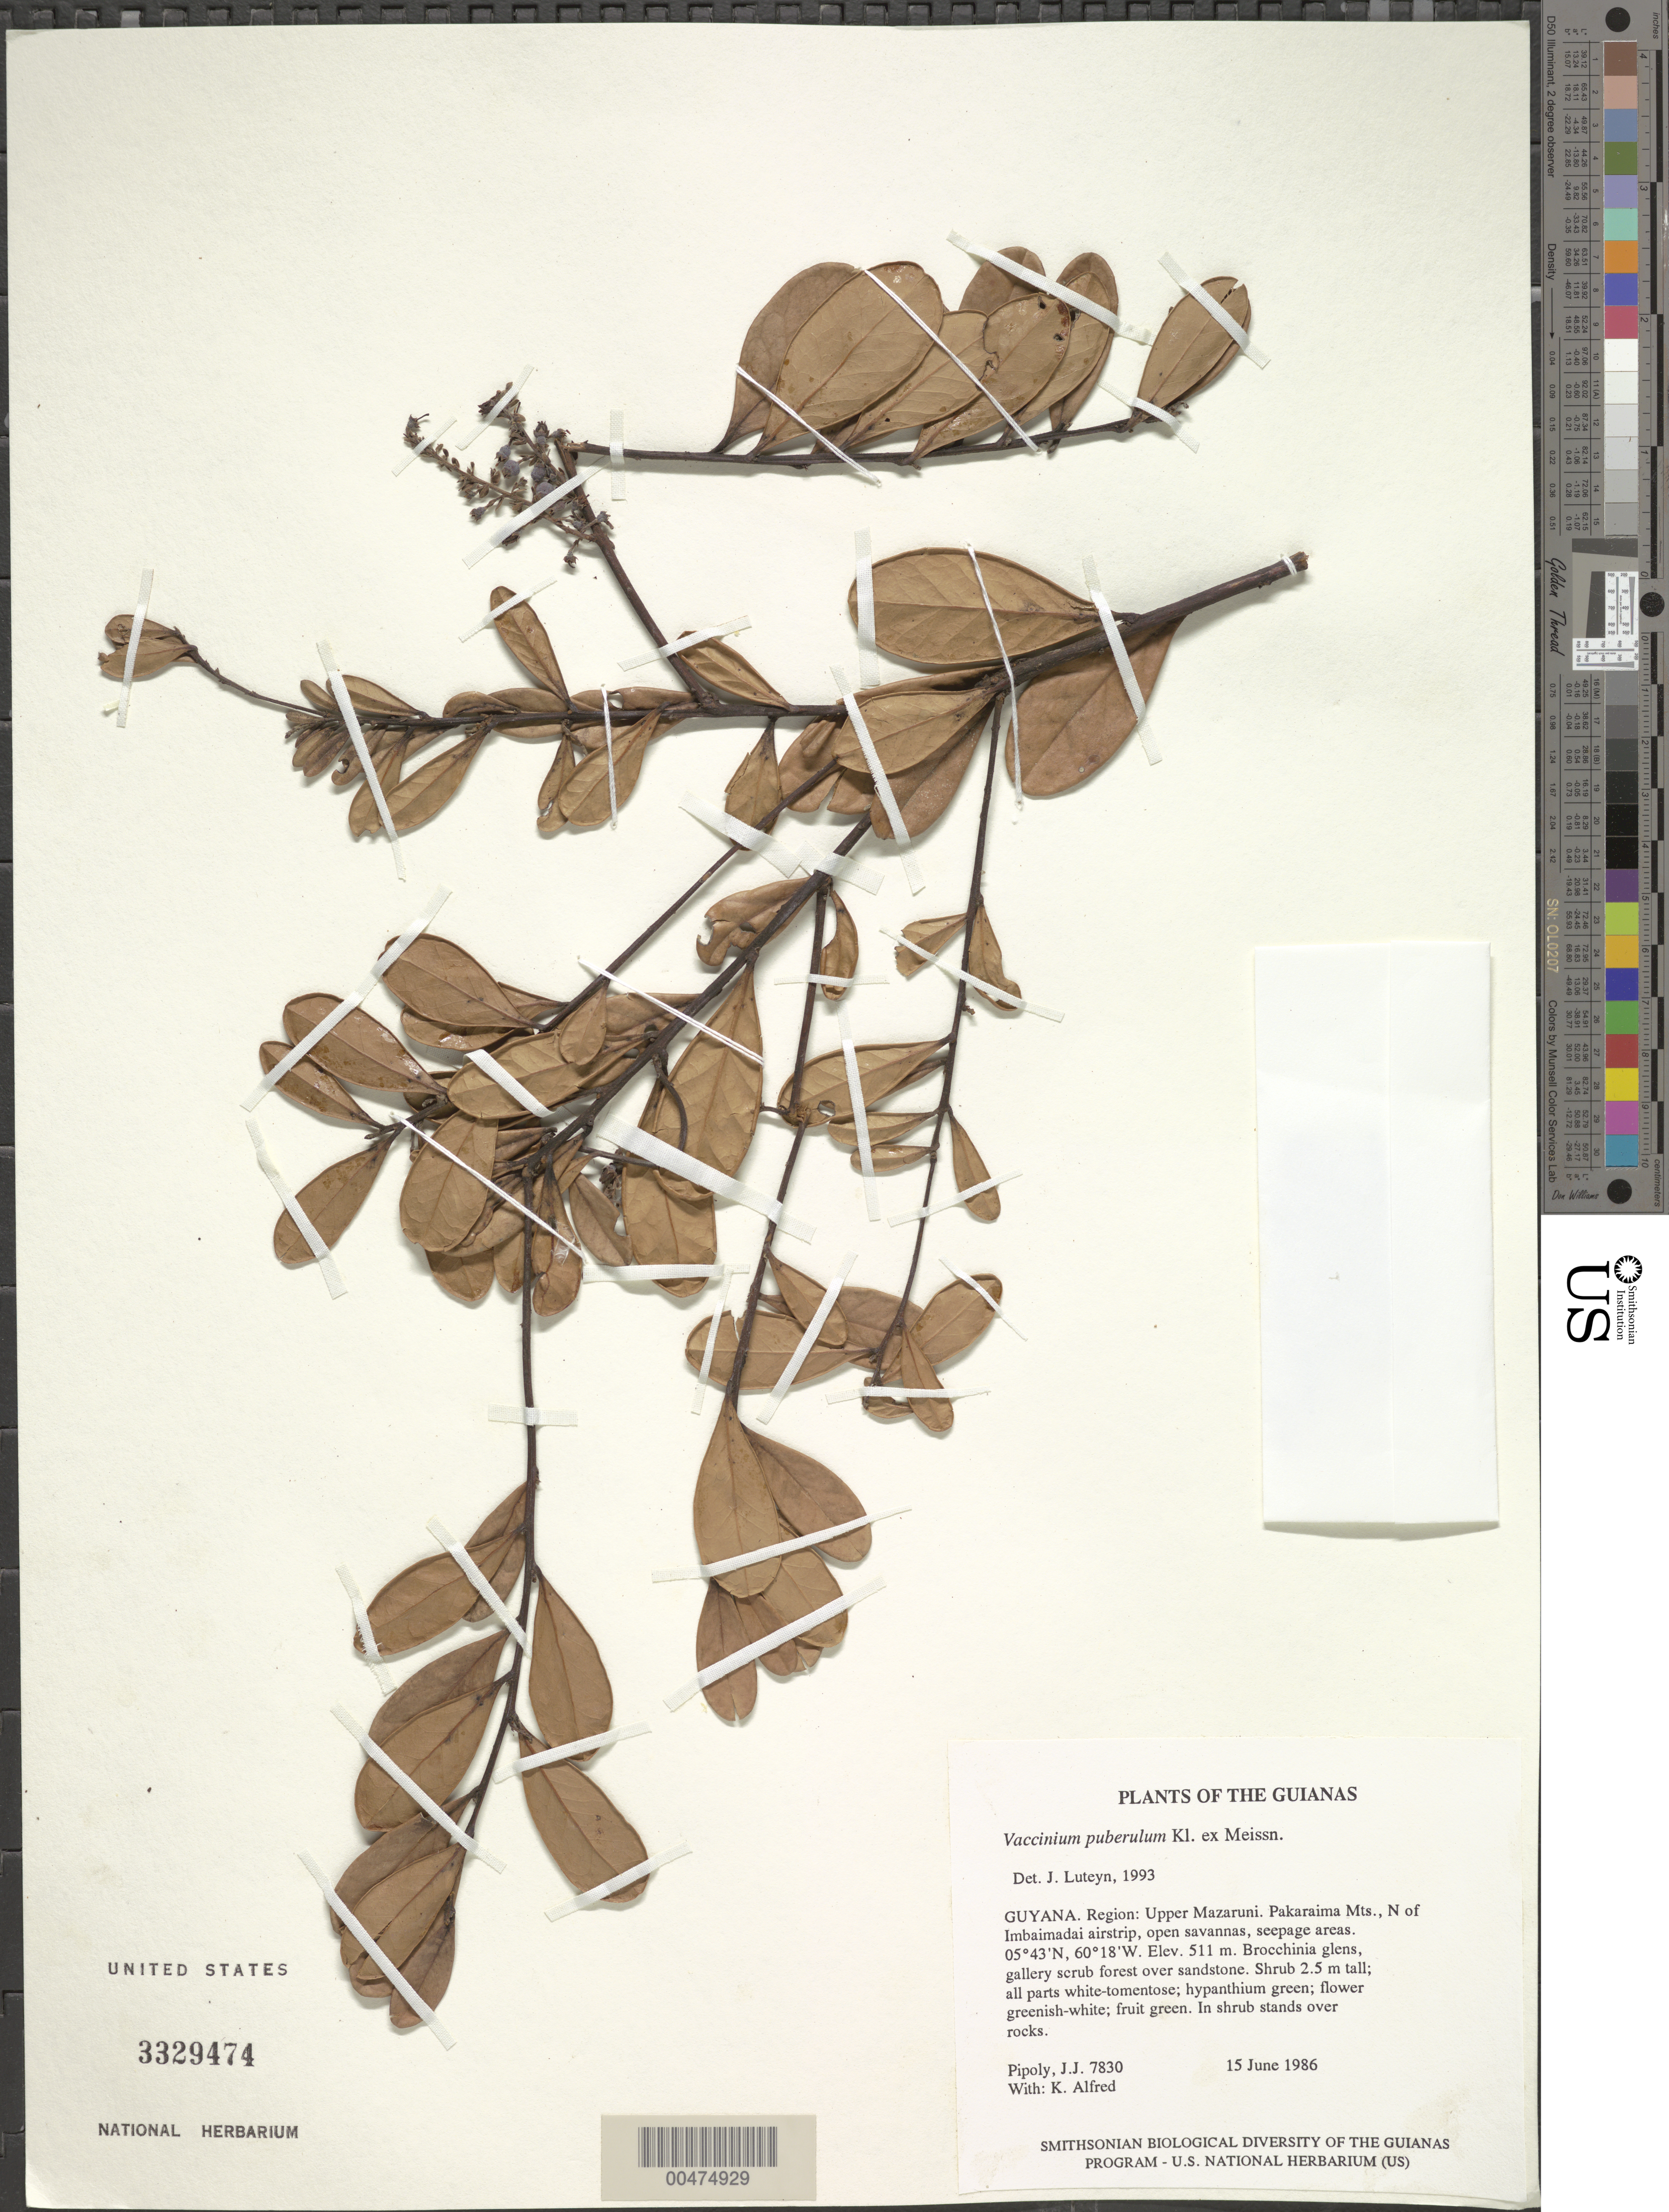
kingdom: Plantae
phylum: Tracheophyta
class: Magnoliopsida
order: Ericales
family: Ericaceae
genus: Vaccinium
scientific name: Vaccinium puberulum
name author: Klotzsch ex Meisn.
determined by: Luteyn, J. L.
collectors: J. J. Pipoly & K. Alfred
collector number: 7830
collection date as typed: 15 June 1986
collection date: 1986-06-15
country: Guyana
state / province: Cuyuni-Mazaruni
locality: Pakaraima Mts., N of Imbaimadai airstrip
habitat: Open savannas, seepage areas, Brocchinia glens, gallery scrub forest over sandstone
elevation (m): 511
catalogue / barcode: US 3329474